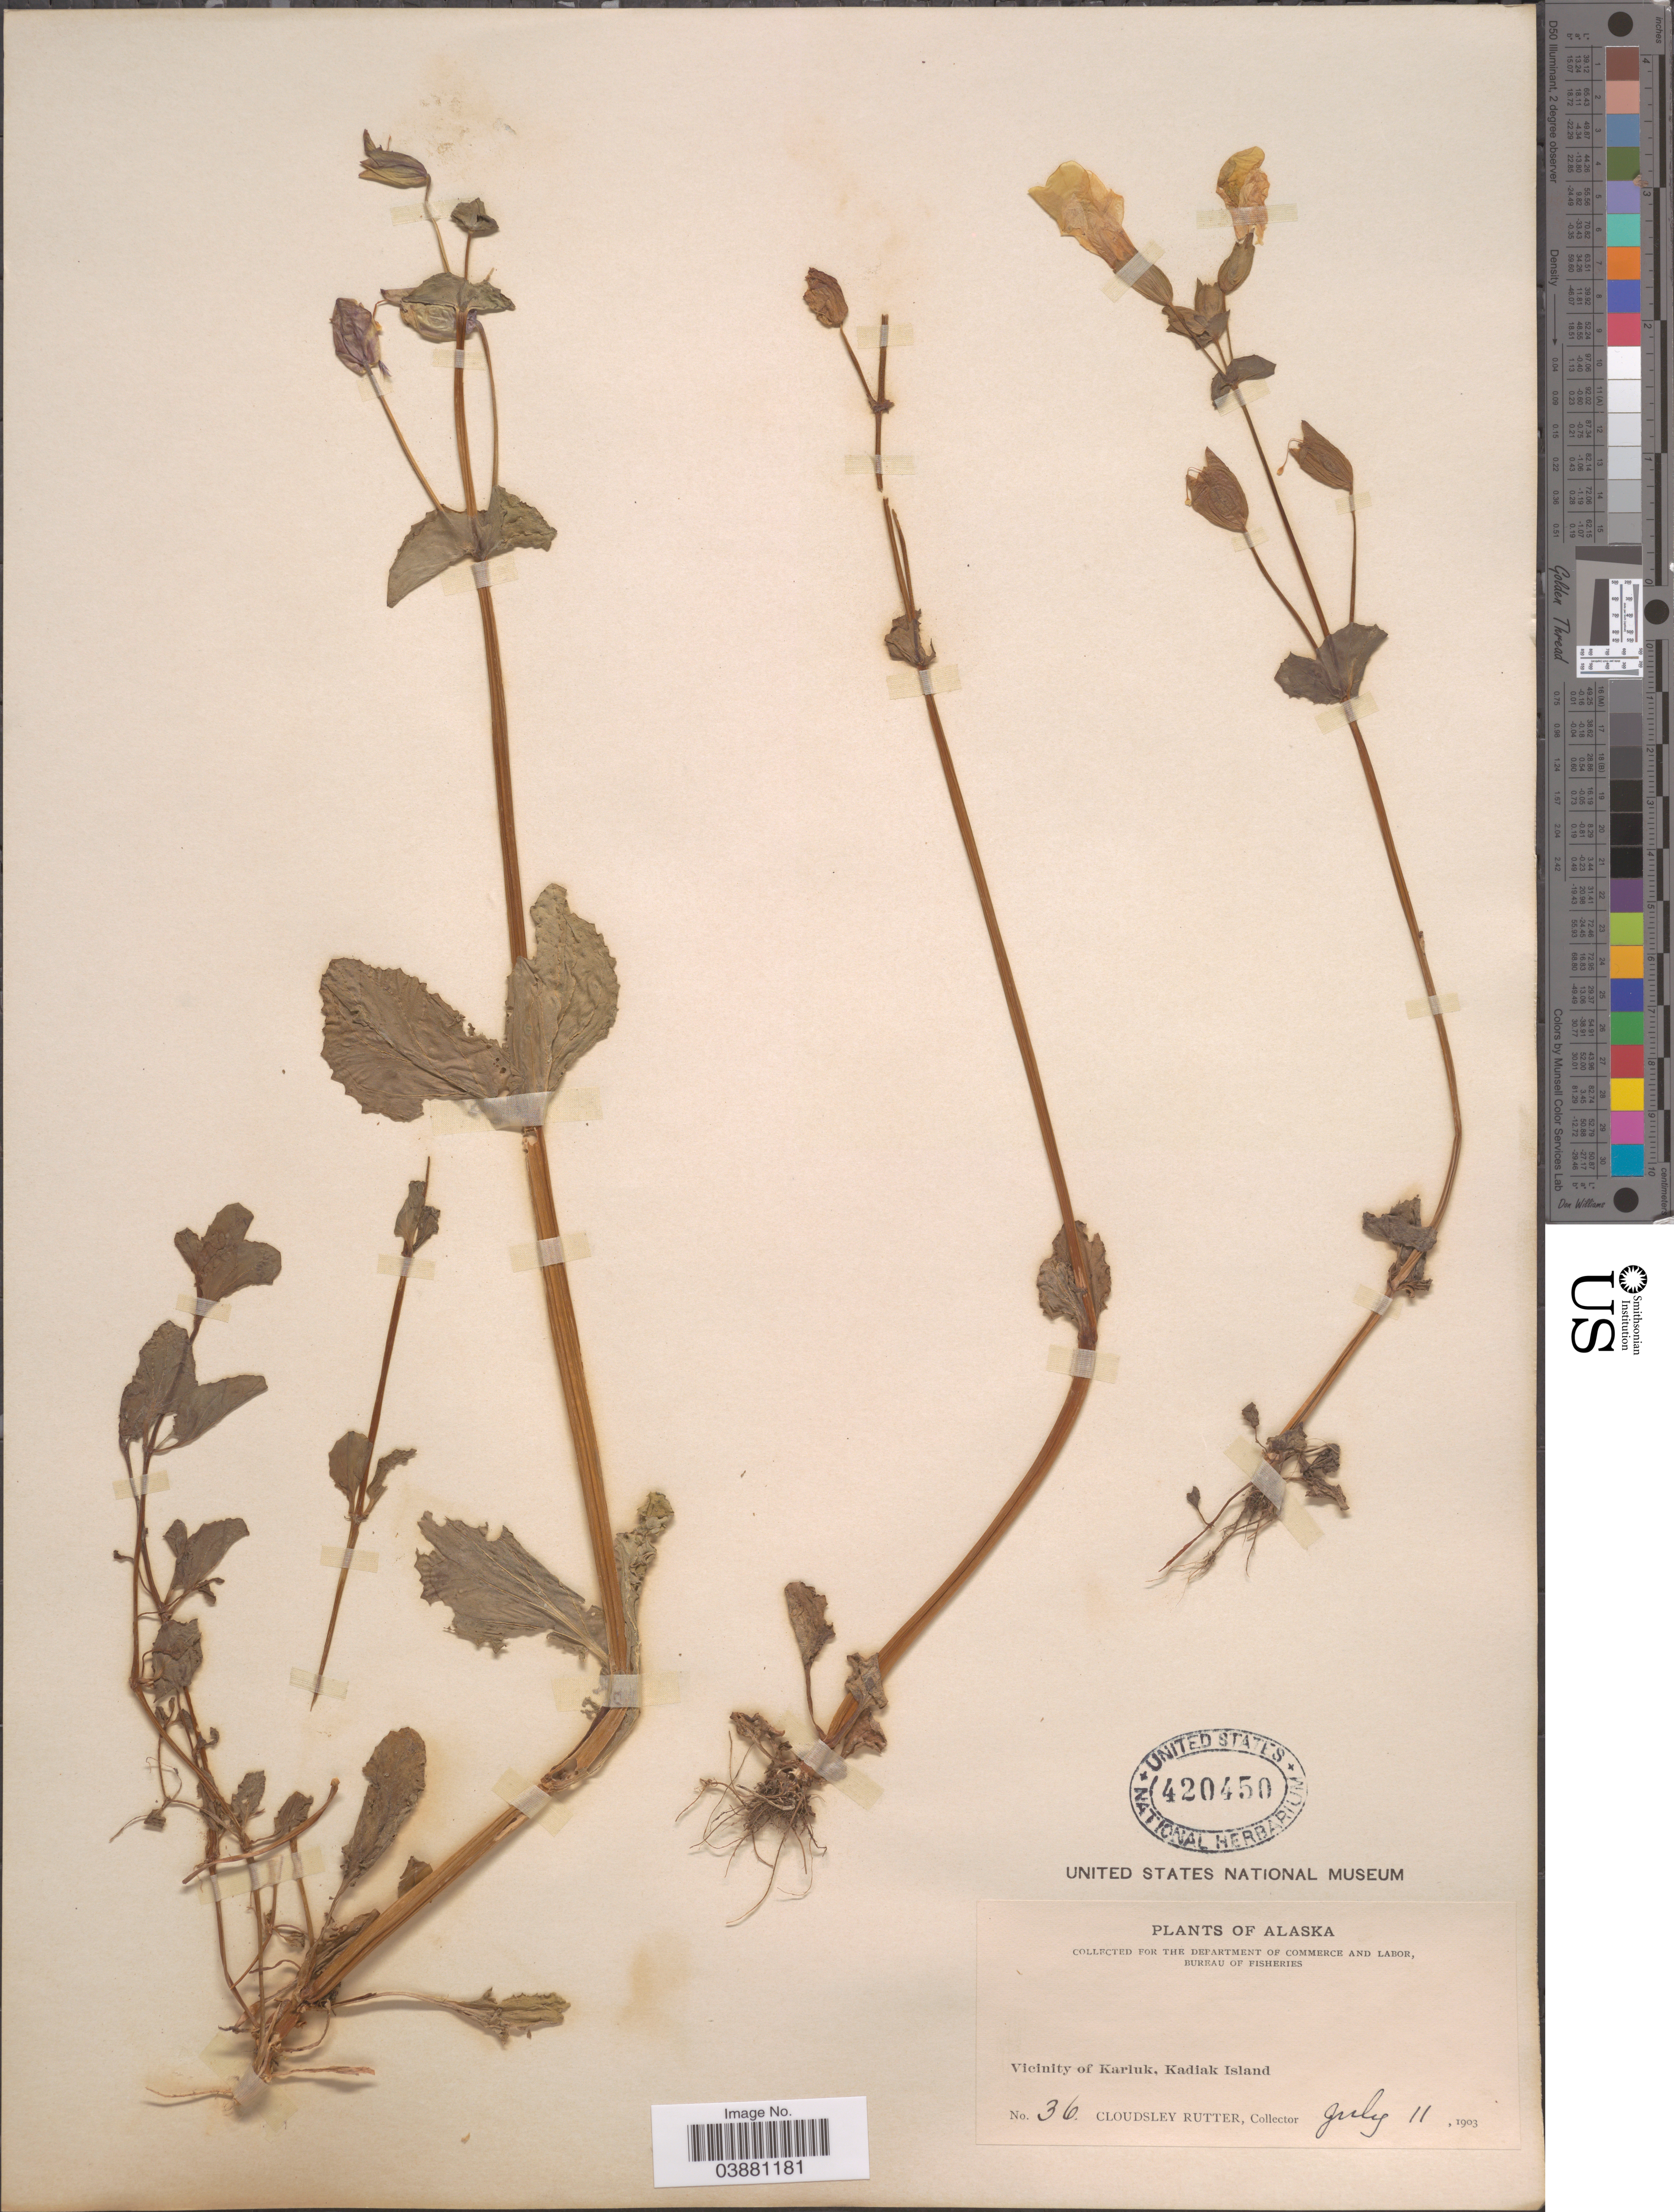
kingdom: Plantae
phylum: Tracheophyta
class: Magnoliopsida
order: Lamiales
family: Phrymaceae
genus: Mimulus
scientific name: Mimulus guttatus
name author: DC.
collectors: C. Rutter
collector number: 36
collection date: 1903-07-11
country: United States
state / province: Alaska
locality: Vicinity of Karluk, Kadiak Island.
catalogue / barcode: US 420450